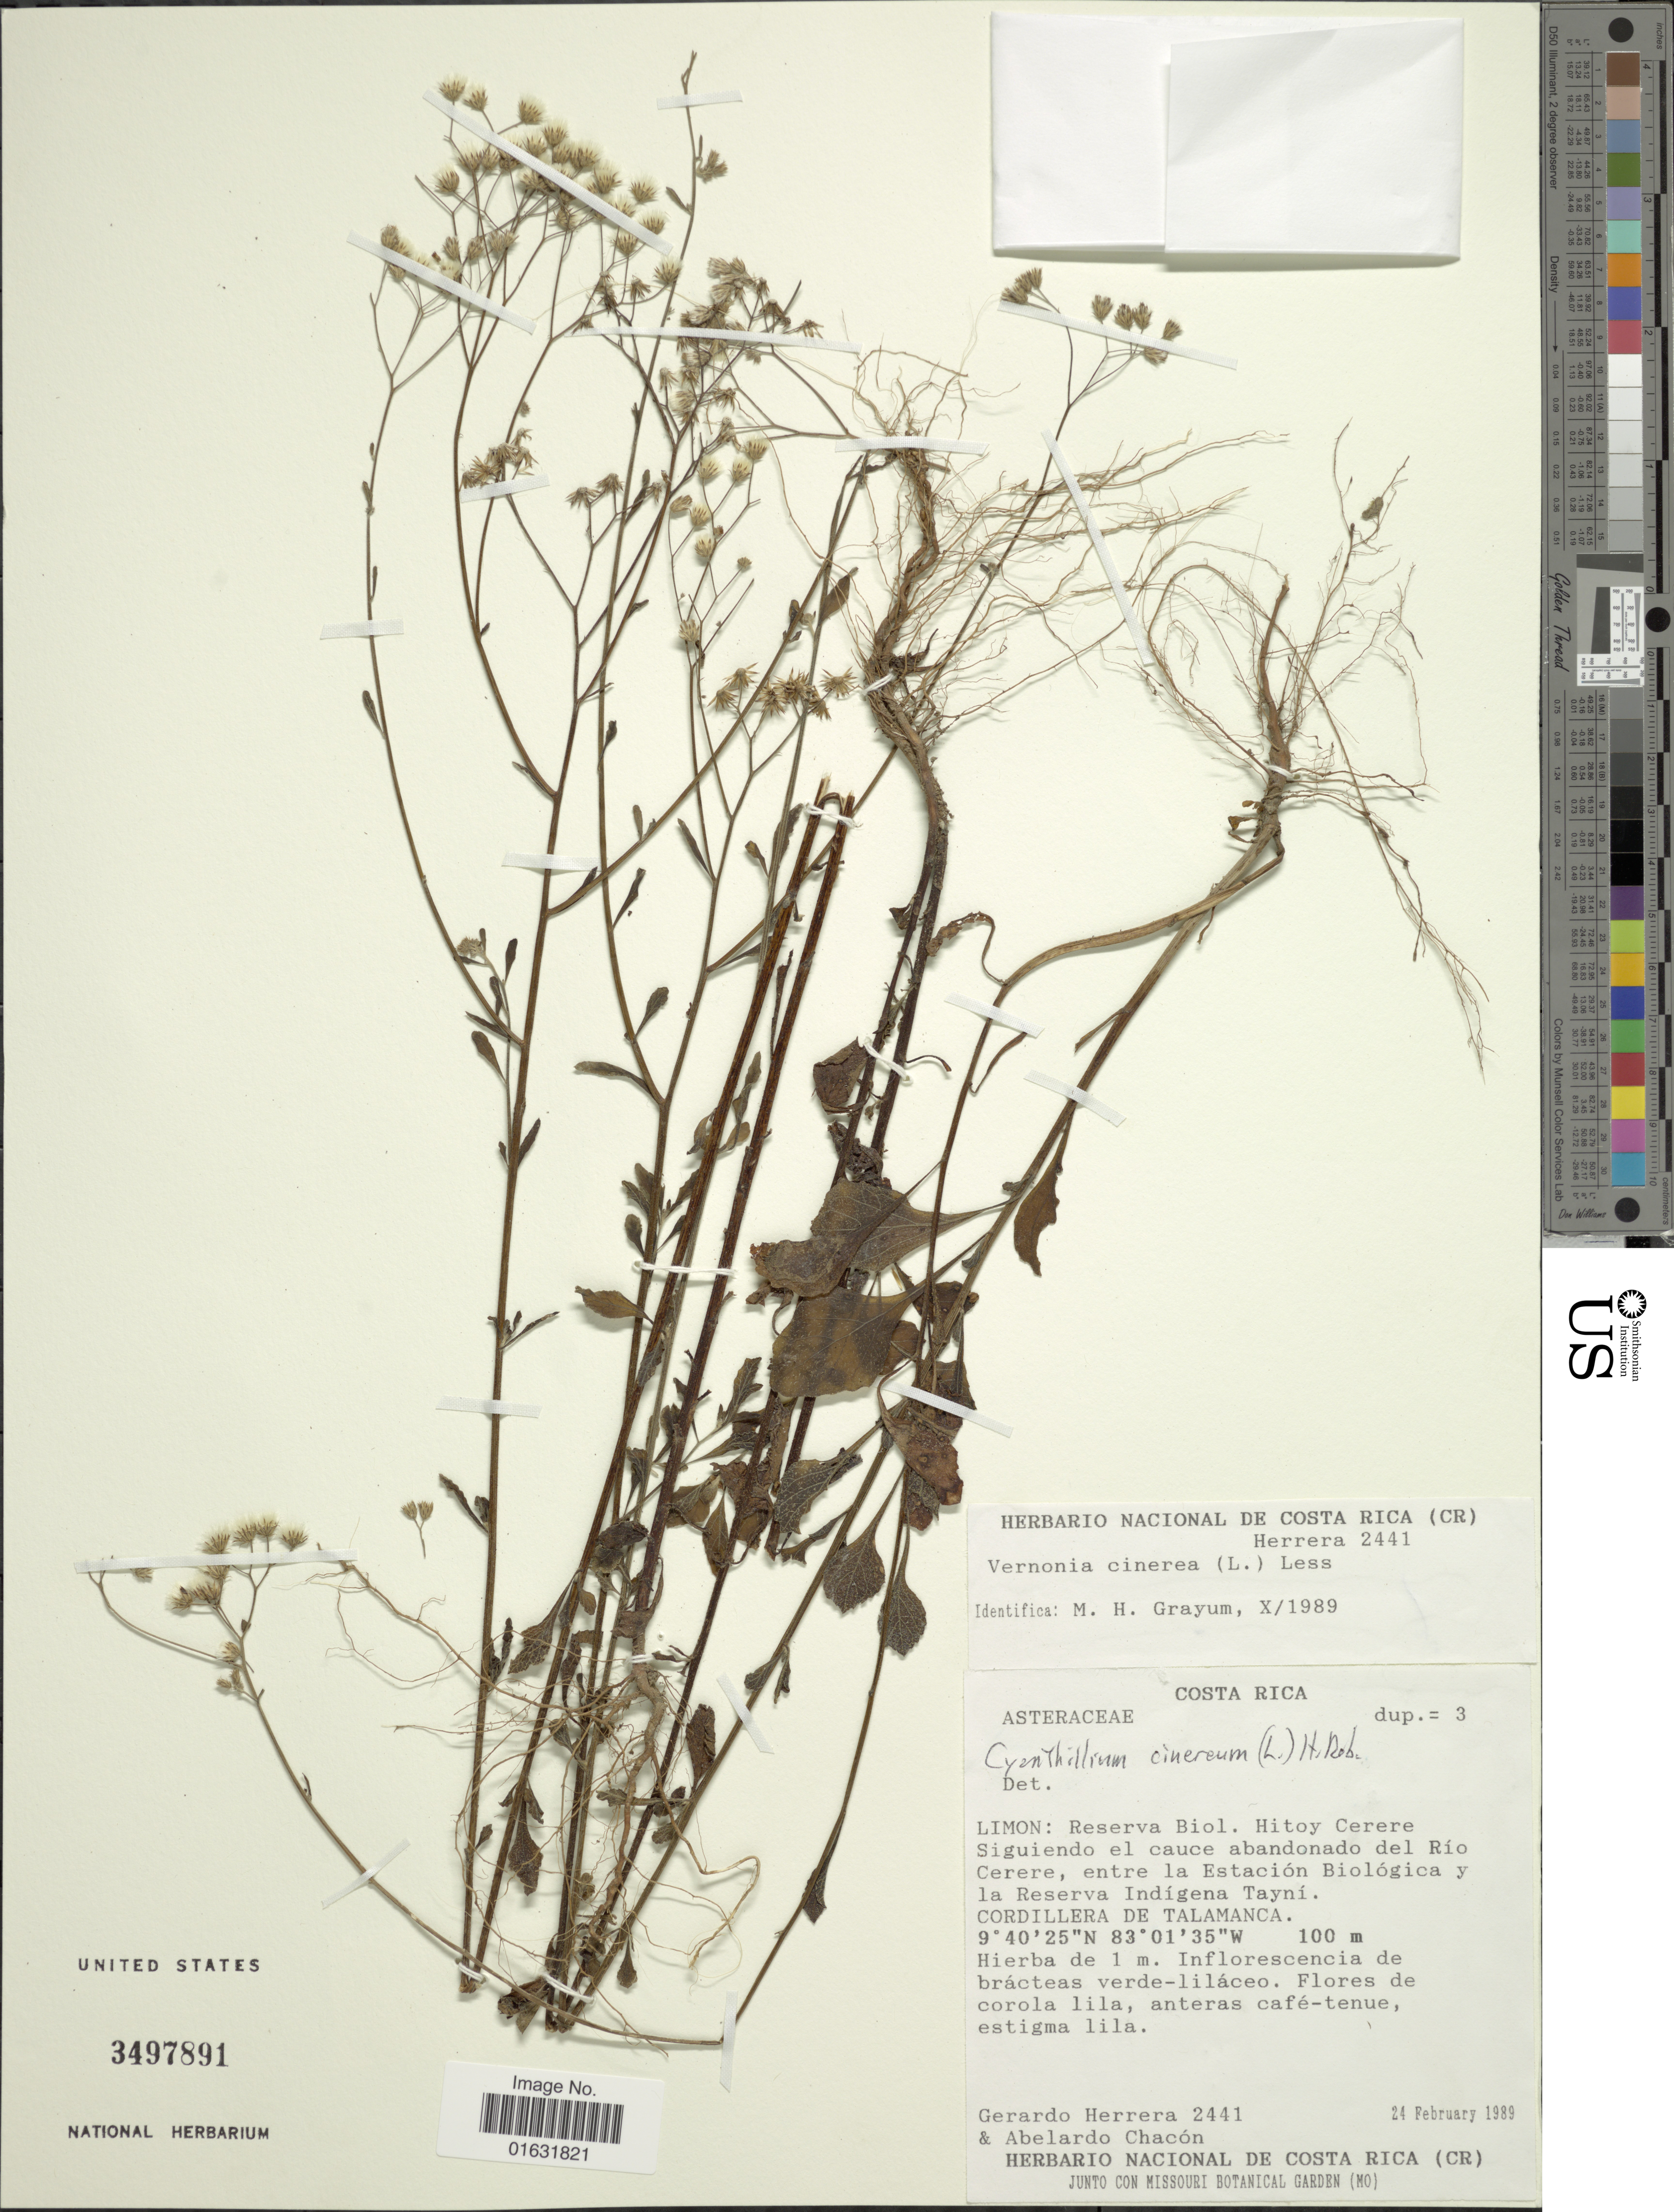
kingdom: Plantae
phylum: Tracheophyta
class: Magnoliopsida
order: Asterales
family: Asteraceae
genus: Cyanthillium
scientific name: Cyanthillium cinereum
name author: (L.) H. Rob.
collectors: G. Herrera & A. Chacon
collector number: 2441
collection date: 1989-02-24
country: Costa Rica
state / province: Limón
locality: Reserva Biol, Hitoy Cerere Siguiendo el cauce abandonado del Rio Cerere, entre la Estacion Biologica y la Reserva Indigena Tayni, Cordillera De Talamanca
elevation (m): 100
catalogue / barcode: US 2497891